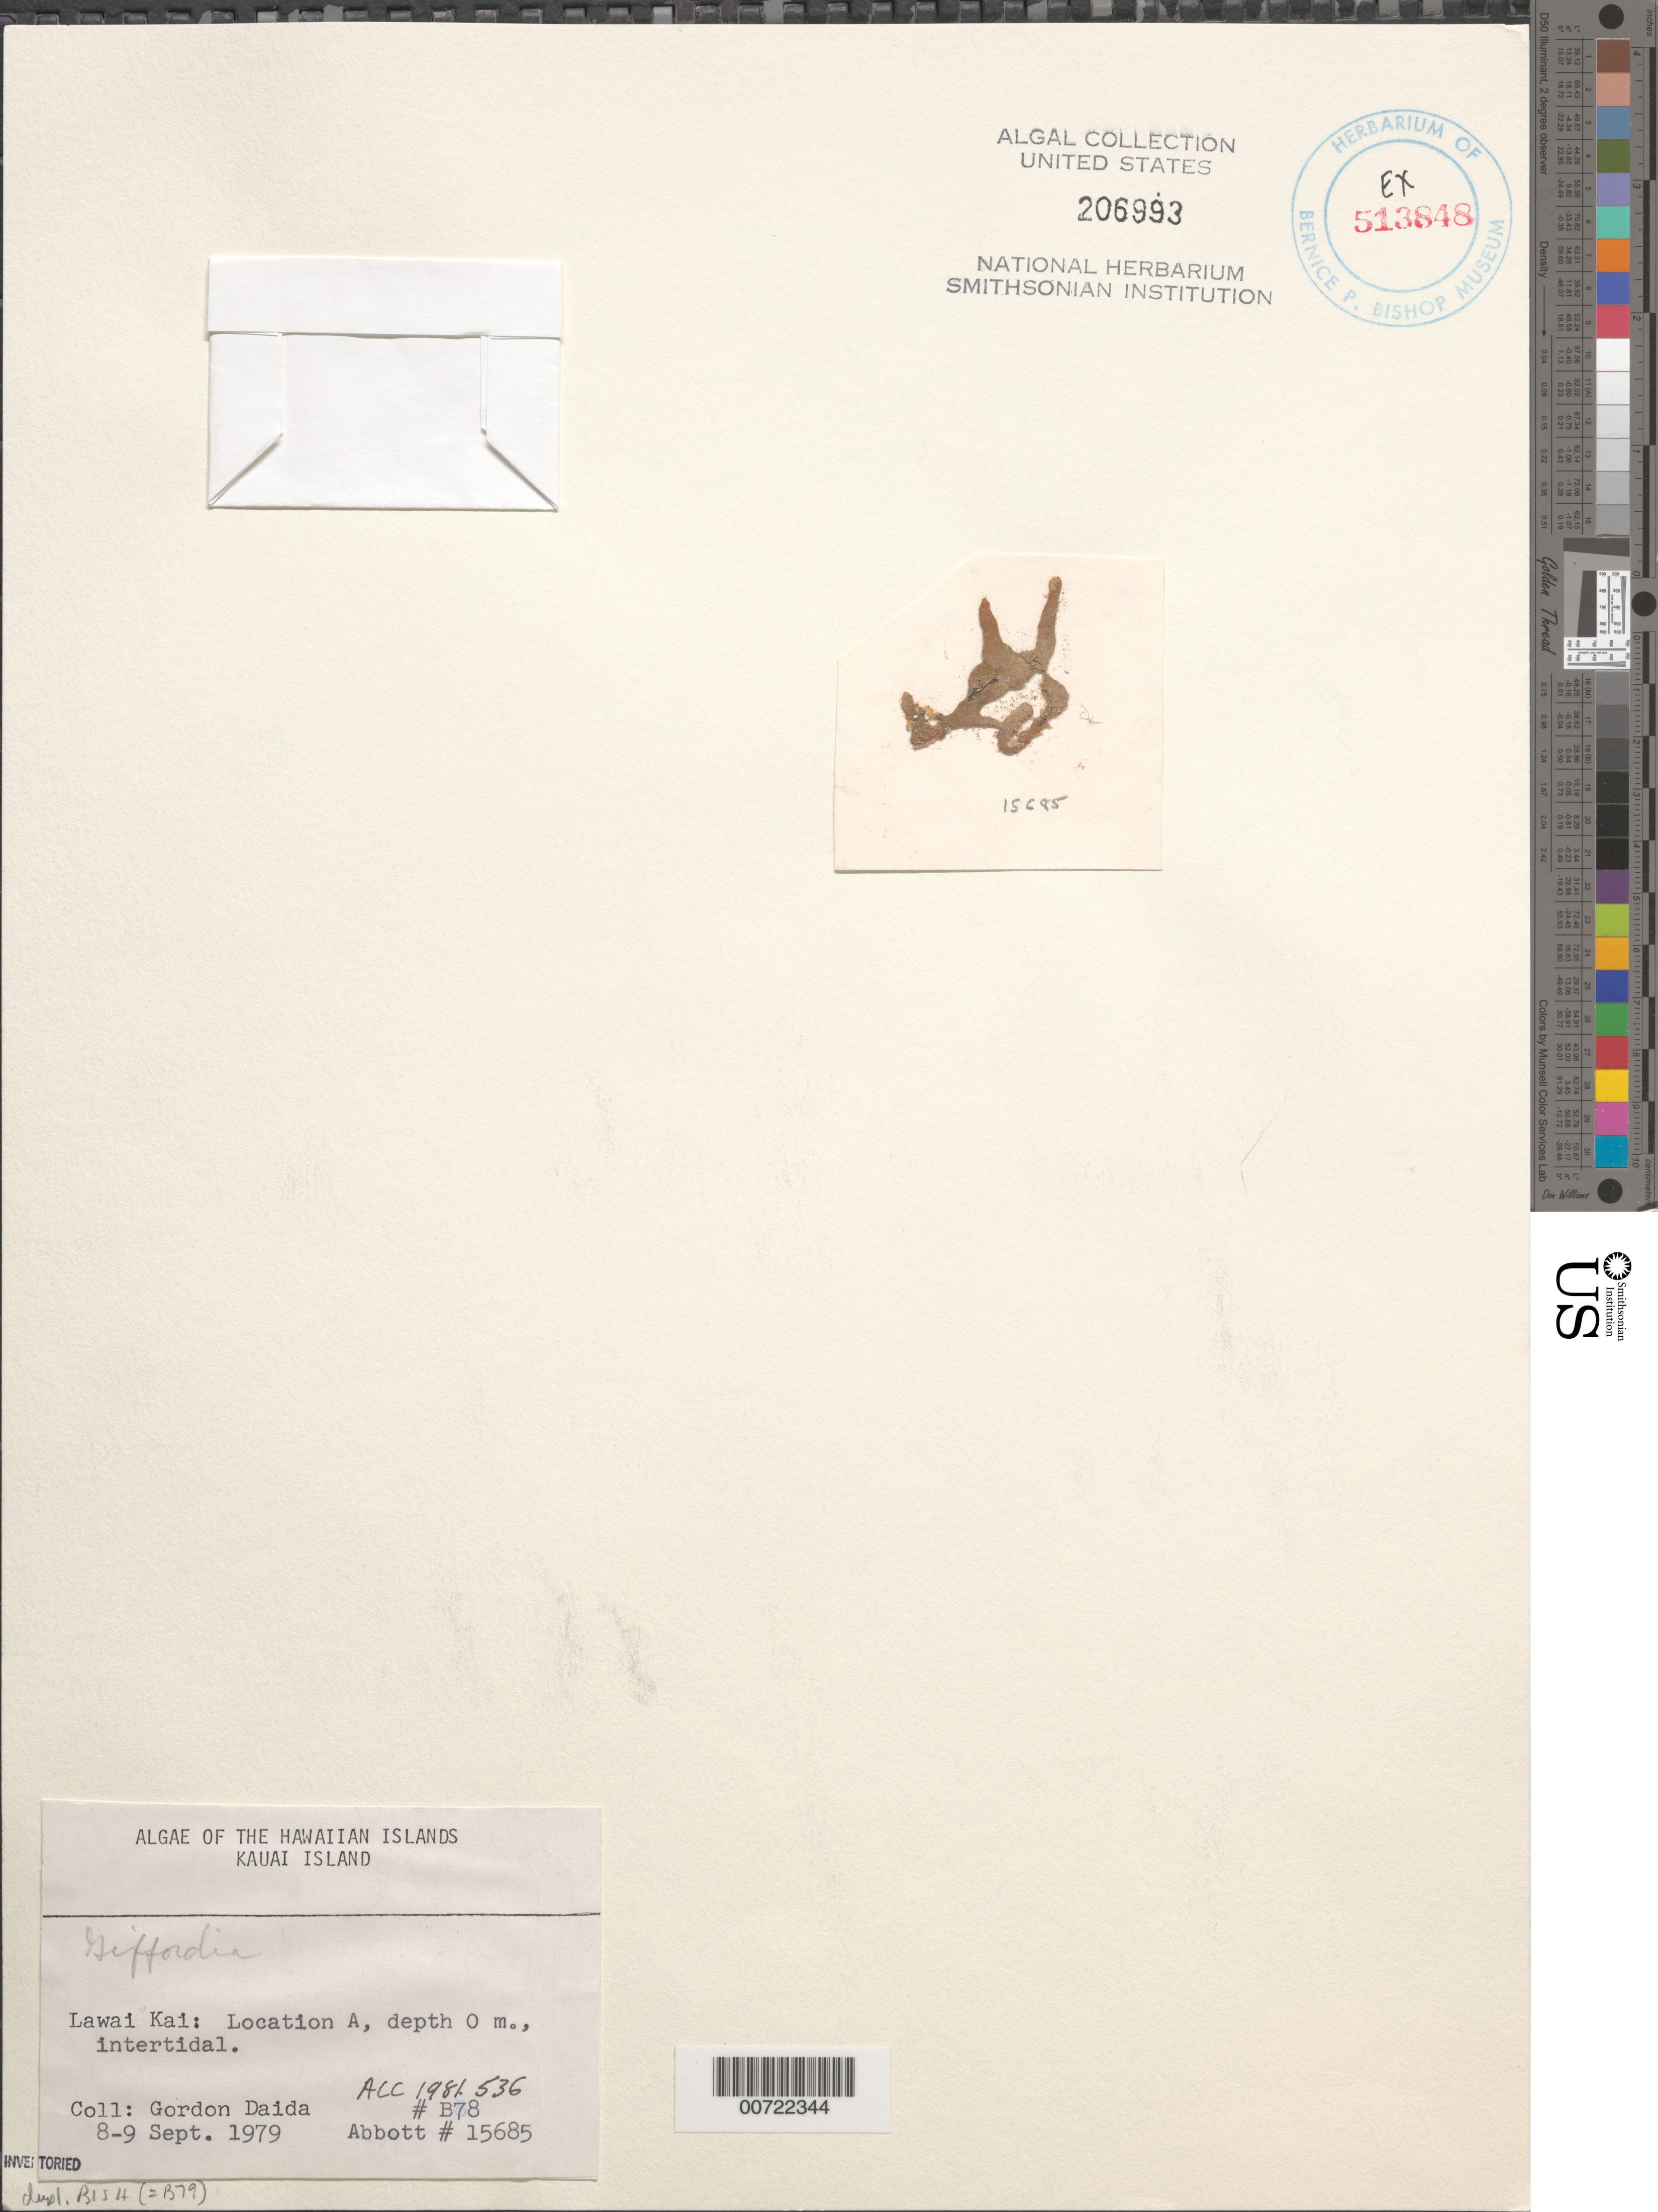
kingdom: Chromista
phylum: Ochrophyta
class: Phaeophyceae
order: Ectocarpales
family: Acinetosporaceae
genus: Hincksia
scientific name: Hincksia sp.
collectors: G. Daida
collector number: B78 & IAA 15685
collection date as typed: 08 Sep 1979 to 09 Sep 1979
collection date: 1979-09-08/1979-09-09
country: United States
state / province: Hawaii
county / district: Kauai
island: Kaua'i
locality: Lawai Kai, Location A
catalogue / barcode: US 206993